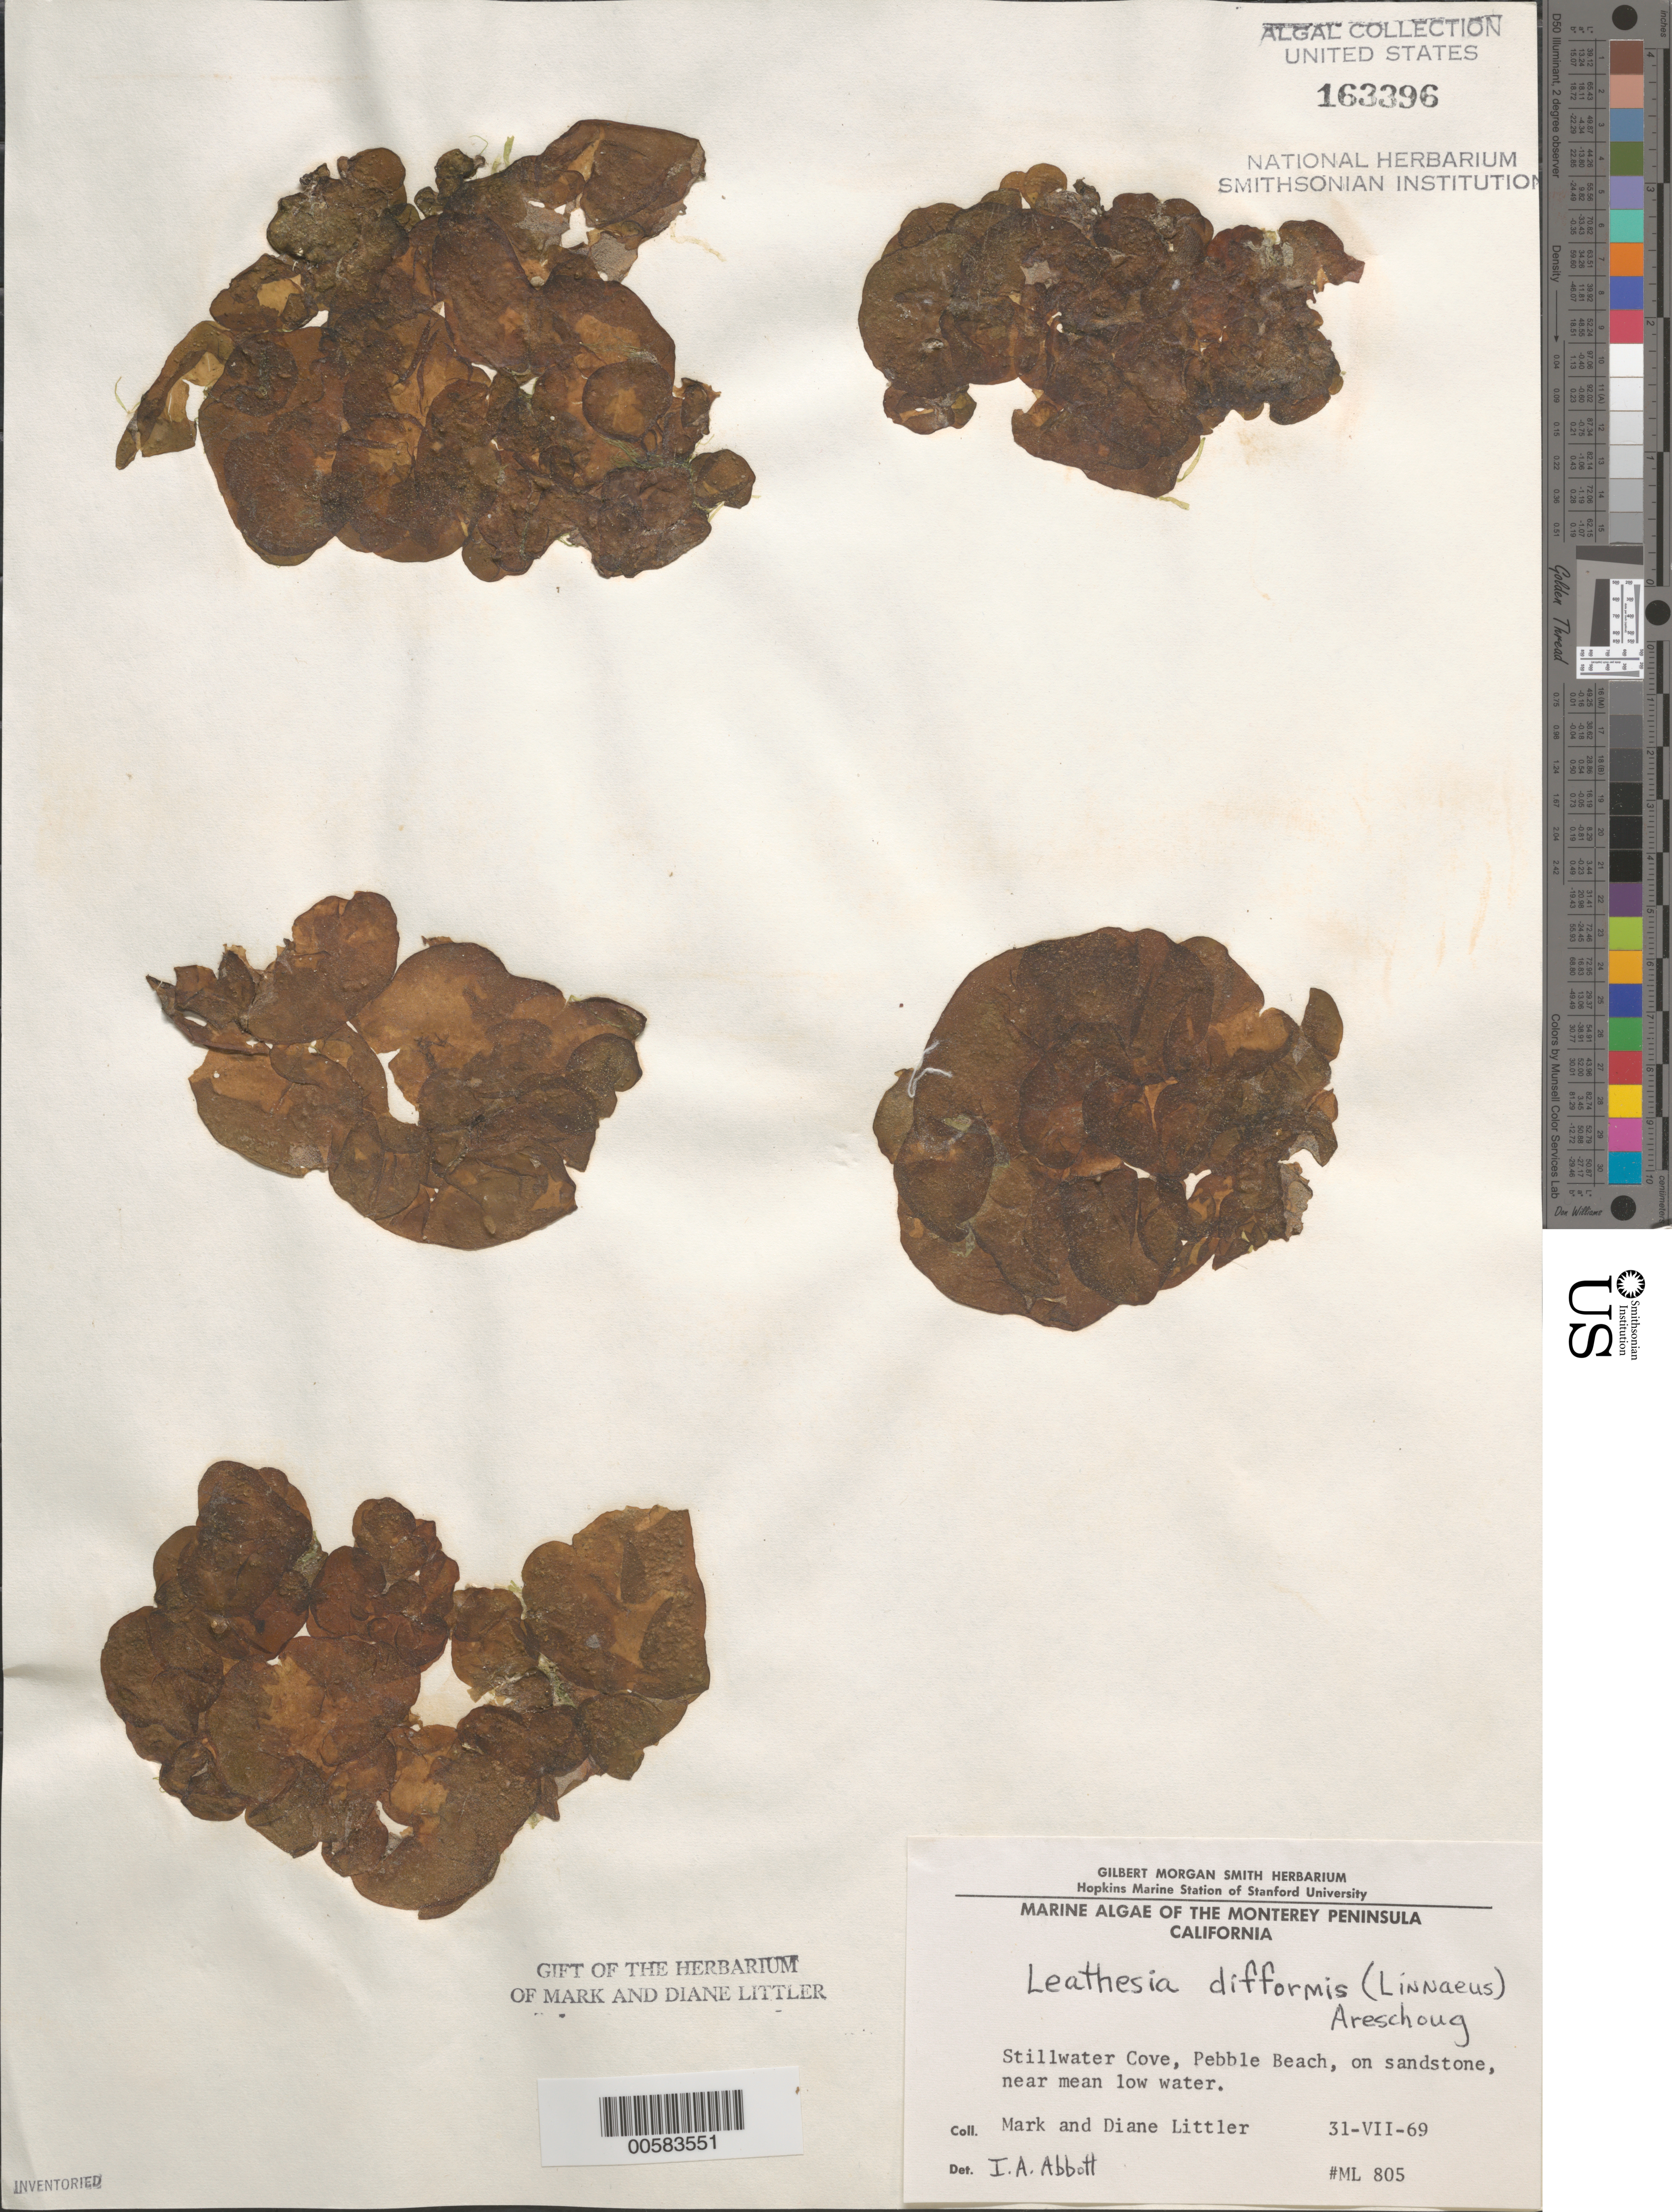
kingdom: Chromista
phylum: Ochrophyta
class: Phaeophyceae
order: Ectocarpales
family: Chordariaceae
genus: Leathesia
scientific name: Leathesia difformis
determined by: Abbott, Isabella A.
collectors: M. M. Littler & D. S. Littler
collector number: ML 805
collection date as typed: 31 Jul 1969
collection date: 1969-07-31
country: United States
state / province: California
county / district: Monterey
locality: Stillwater Cove, Pebble Beach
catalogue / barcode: US 163396